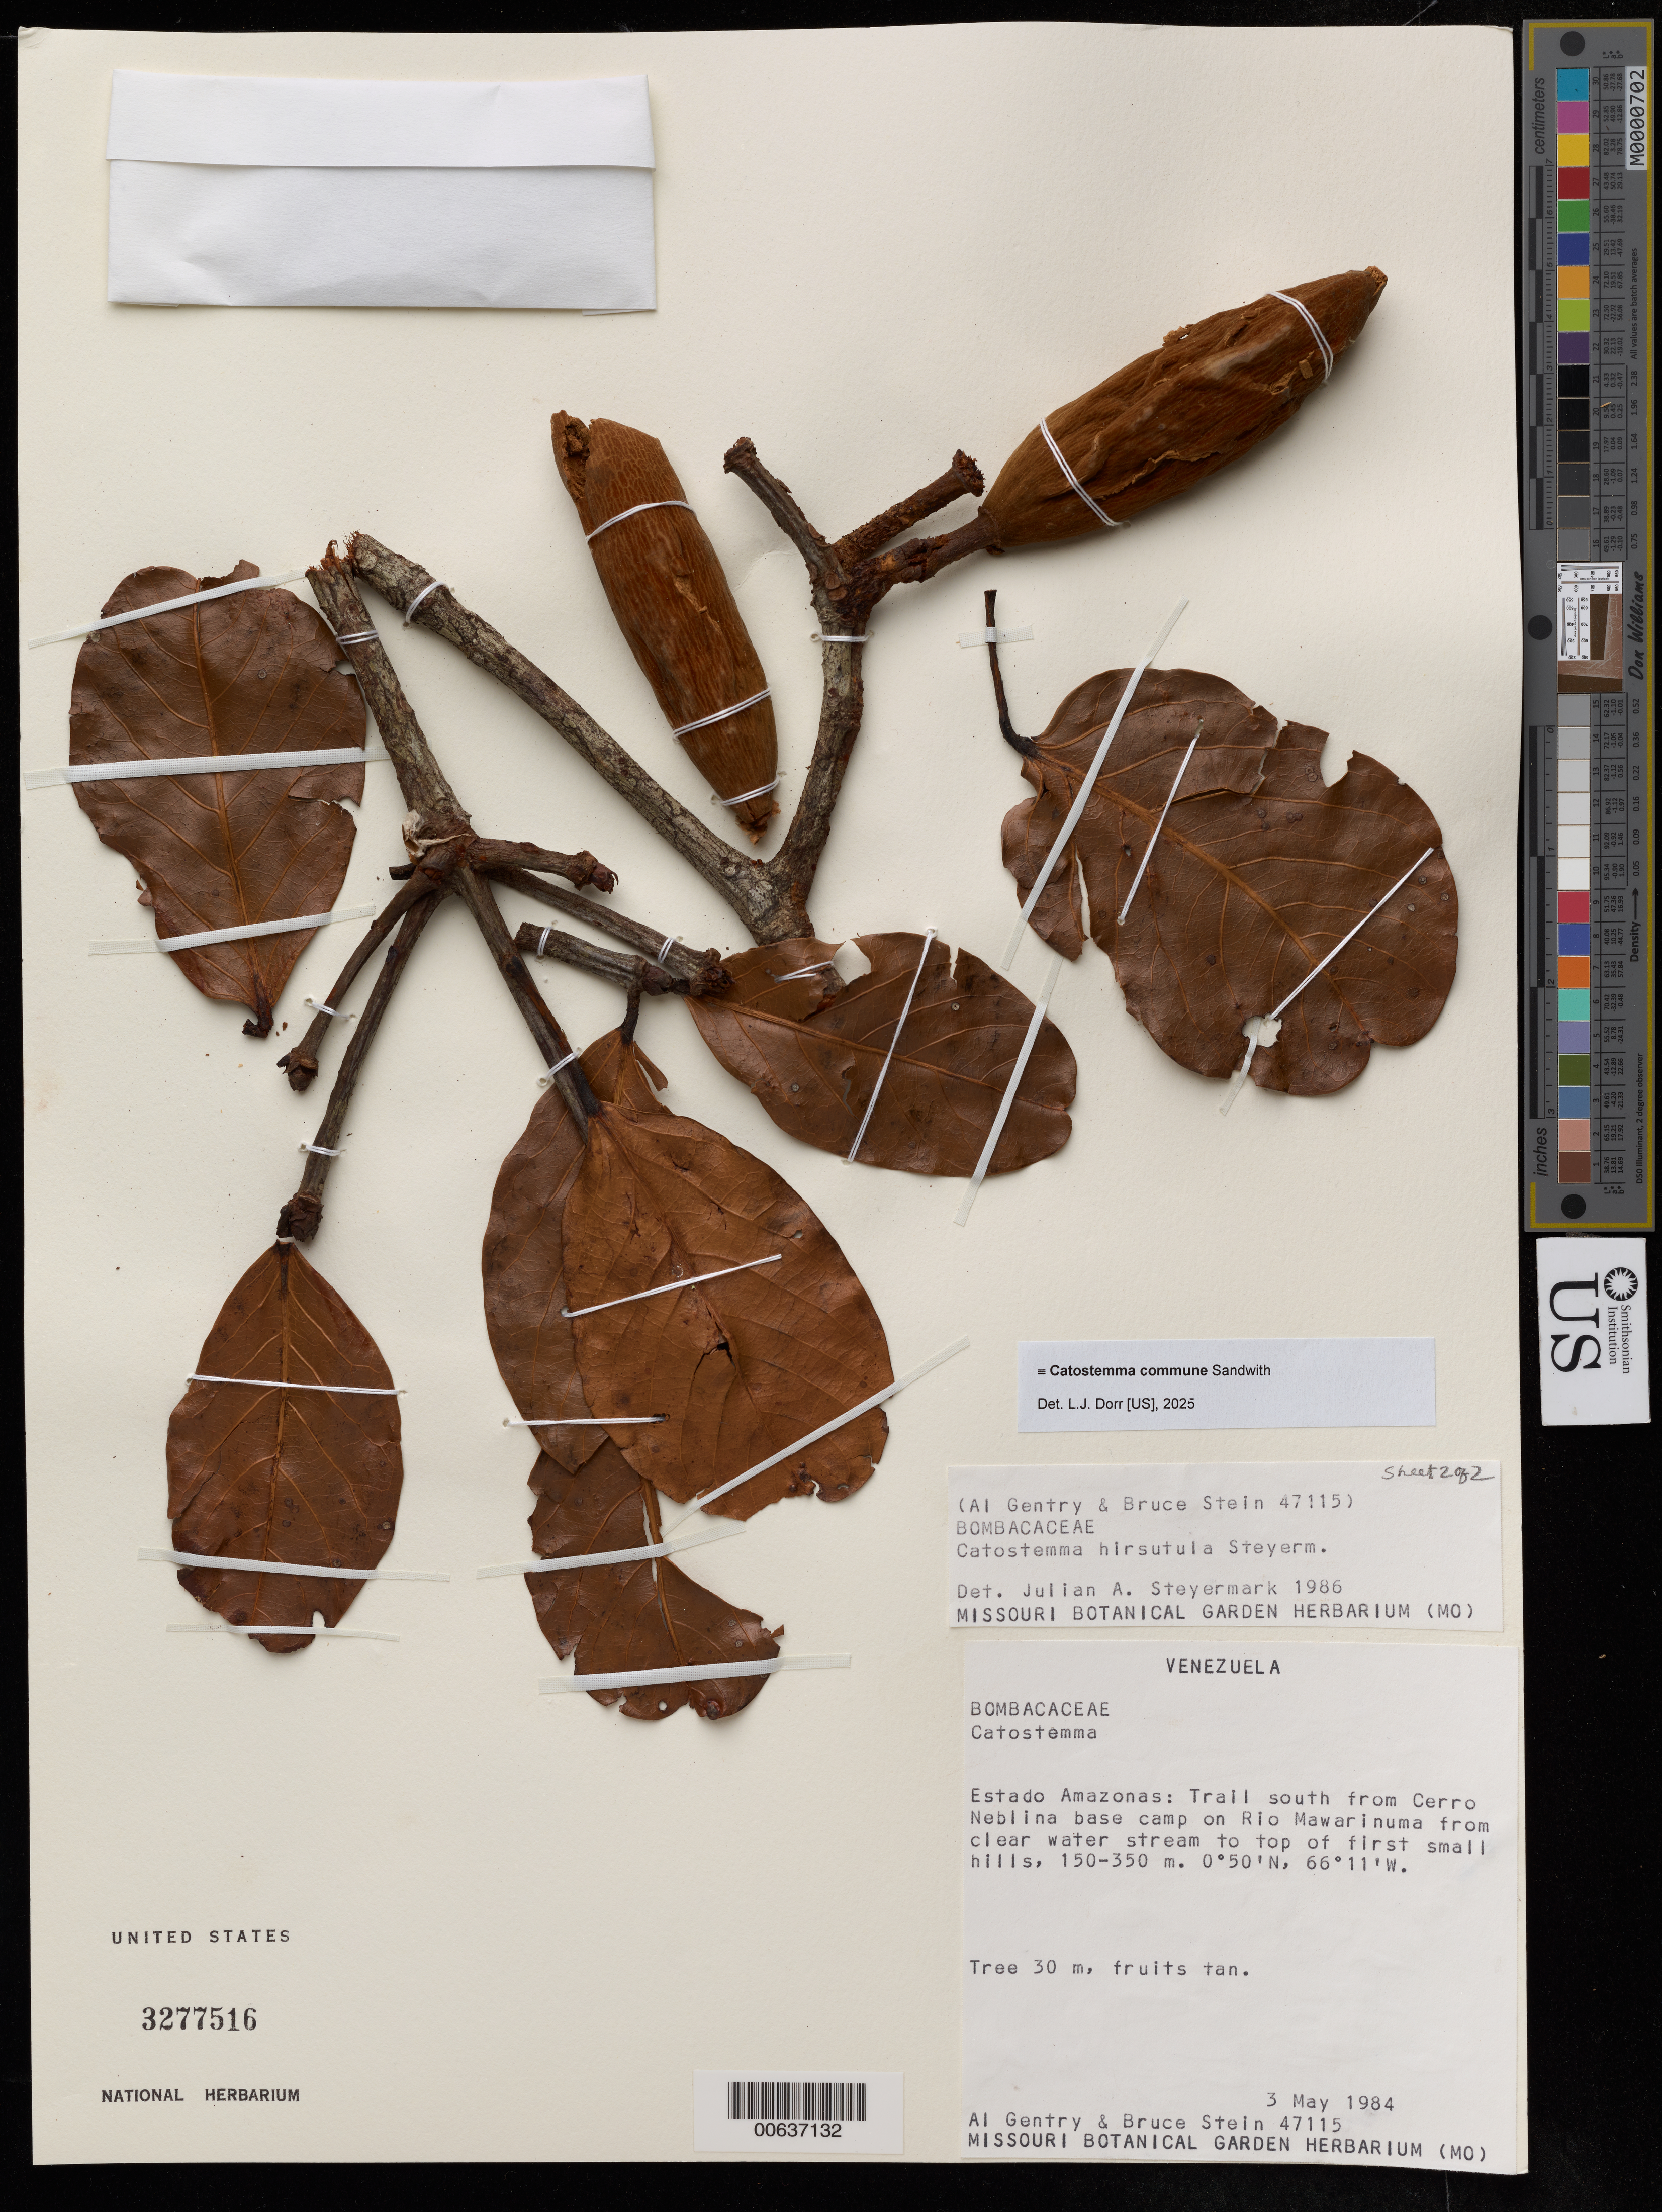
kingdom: Plantae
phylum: Tracheophyta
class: Magnoliopsida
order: Malvales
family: Malvaceae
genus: Catostemma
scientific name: Catostemma commune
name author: Sandwith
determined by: Dorr, Laurence J., Curator (BOT), Smithsonian Institution - National Museum of Natural History (UNITED STATES)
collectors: A. H. Gentry & B. Stein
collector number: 47115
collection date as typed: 3-May-84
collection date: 1984-05-03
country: Venezuela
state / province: Amazonas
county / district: Río Negro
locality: Cerro de La Neblina, base camp along Río Mawarinuma, trail south from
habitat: Clear water stream to top of first small hills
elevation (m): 150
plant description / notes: Sheet 2 of 2 Sheet 1: USNH 3277515; BC 00637131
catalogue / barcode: US 3277516